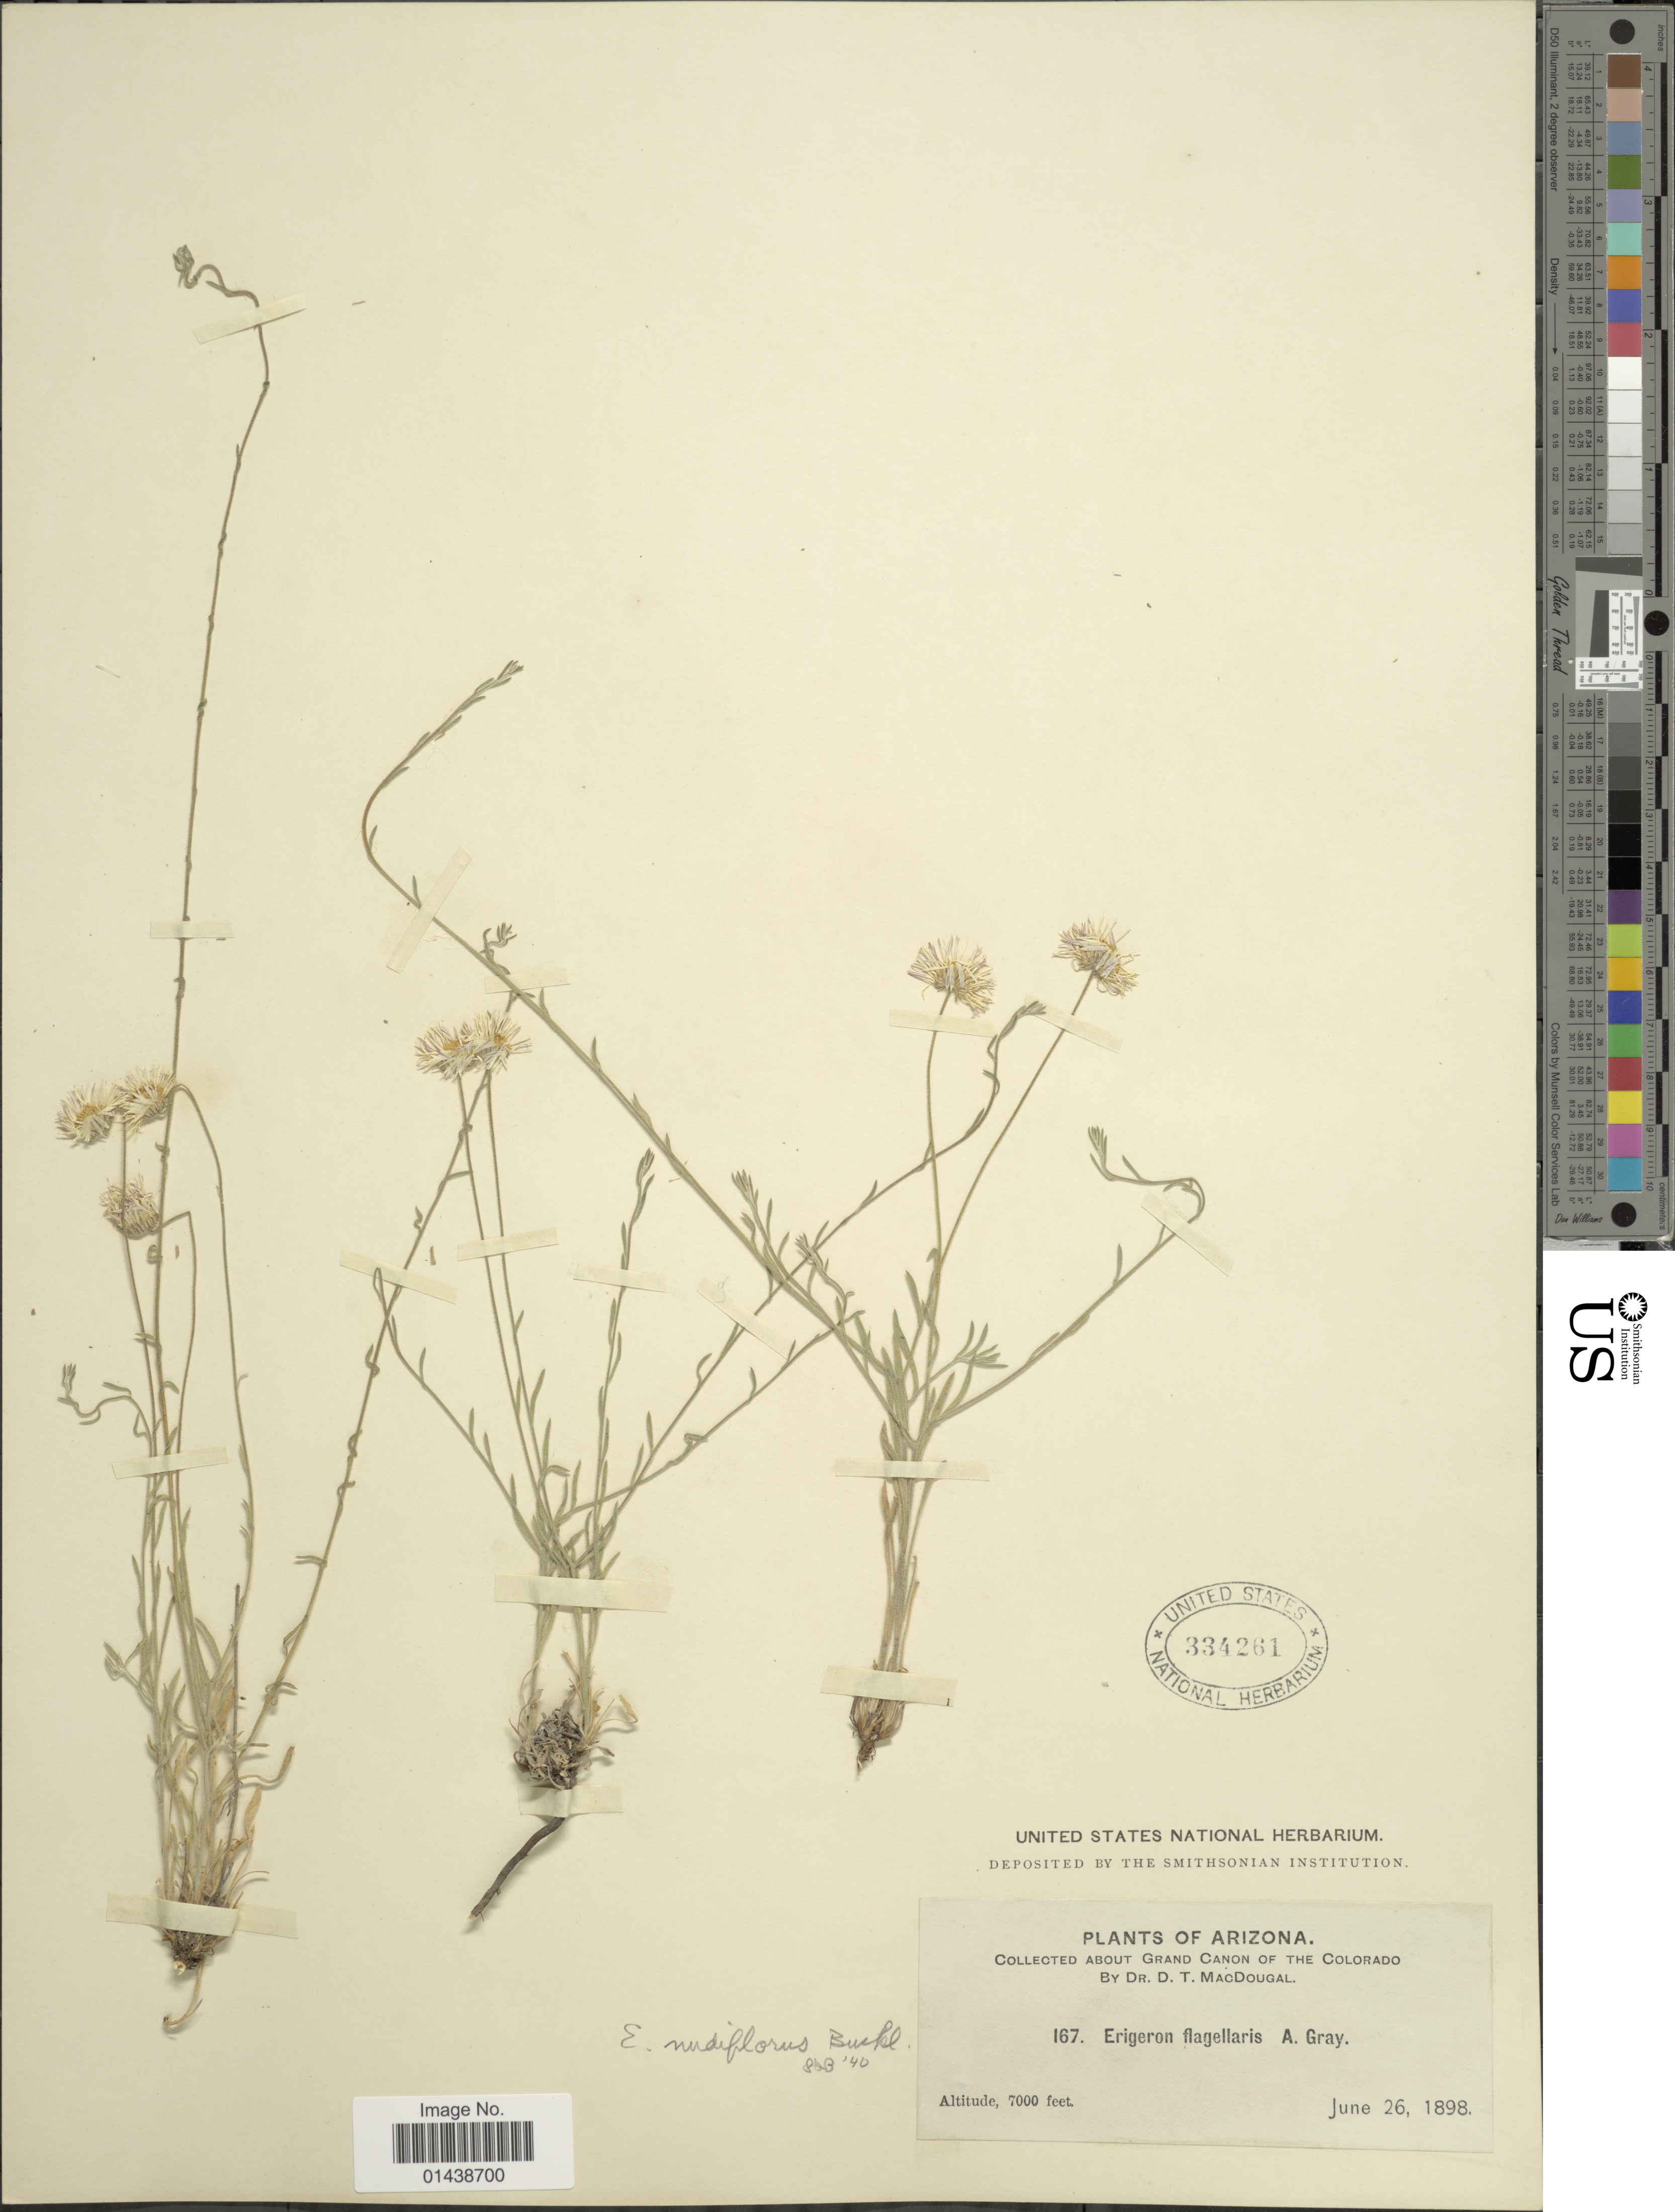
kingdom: Plantae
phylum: Tracheophyta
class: Magnoliopsida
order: Asterales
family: Asteraceae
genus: Erigeron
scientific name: Erigeron nudiflorus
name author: Buckley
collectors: D. T. MacDougal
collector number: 167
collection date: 1898-06-26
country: United States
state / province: Arizona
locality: Grand Canyon of the Colorado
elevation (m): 2134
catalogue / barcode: US 334261